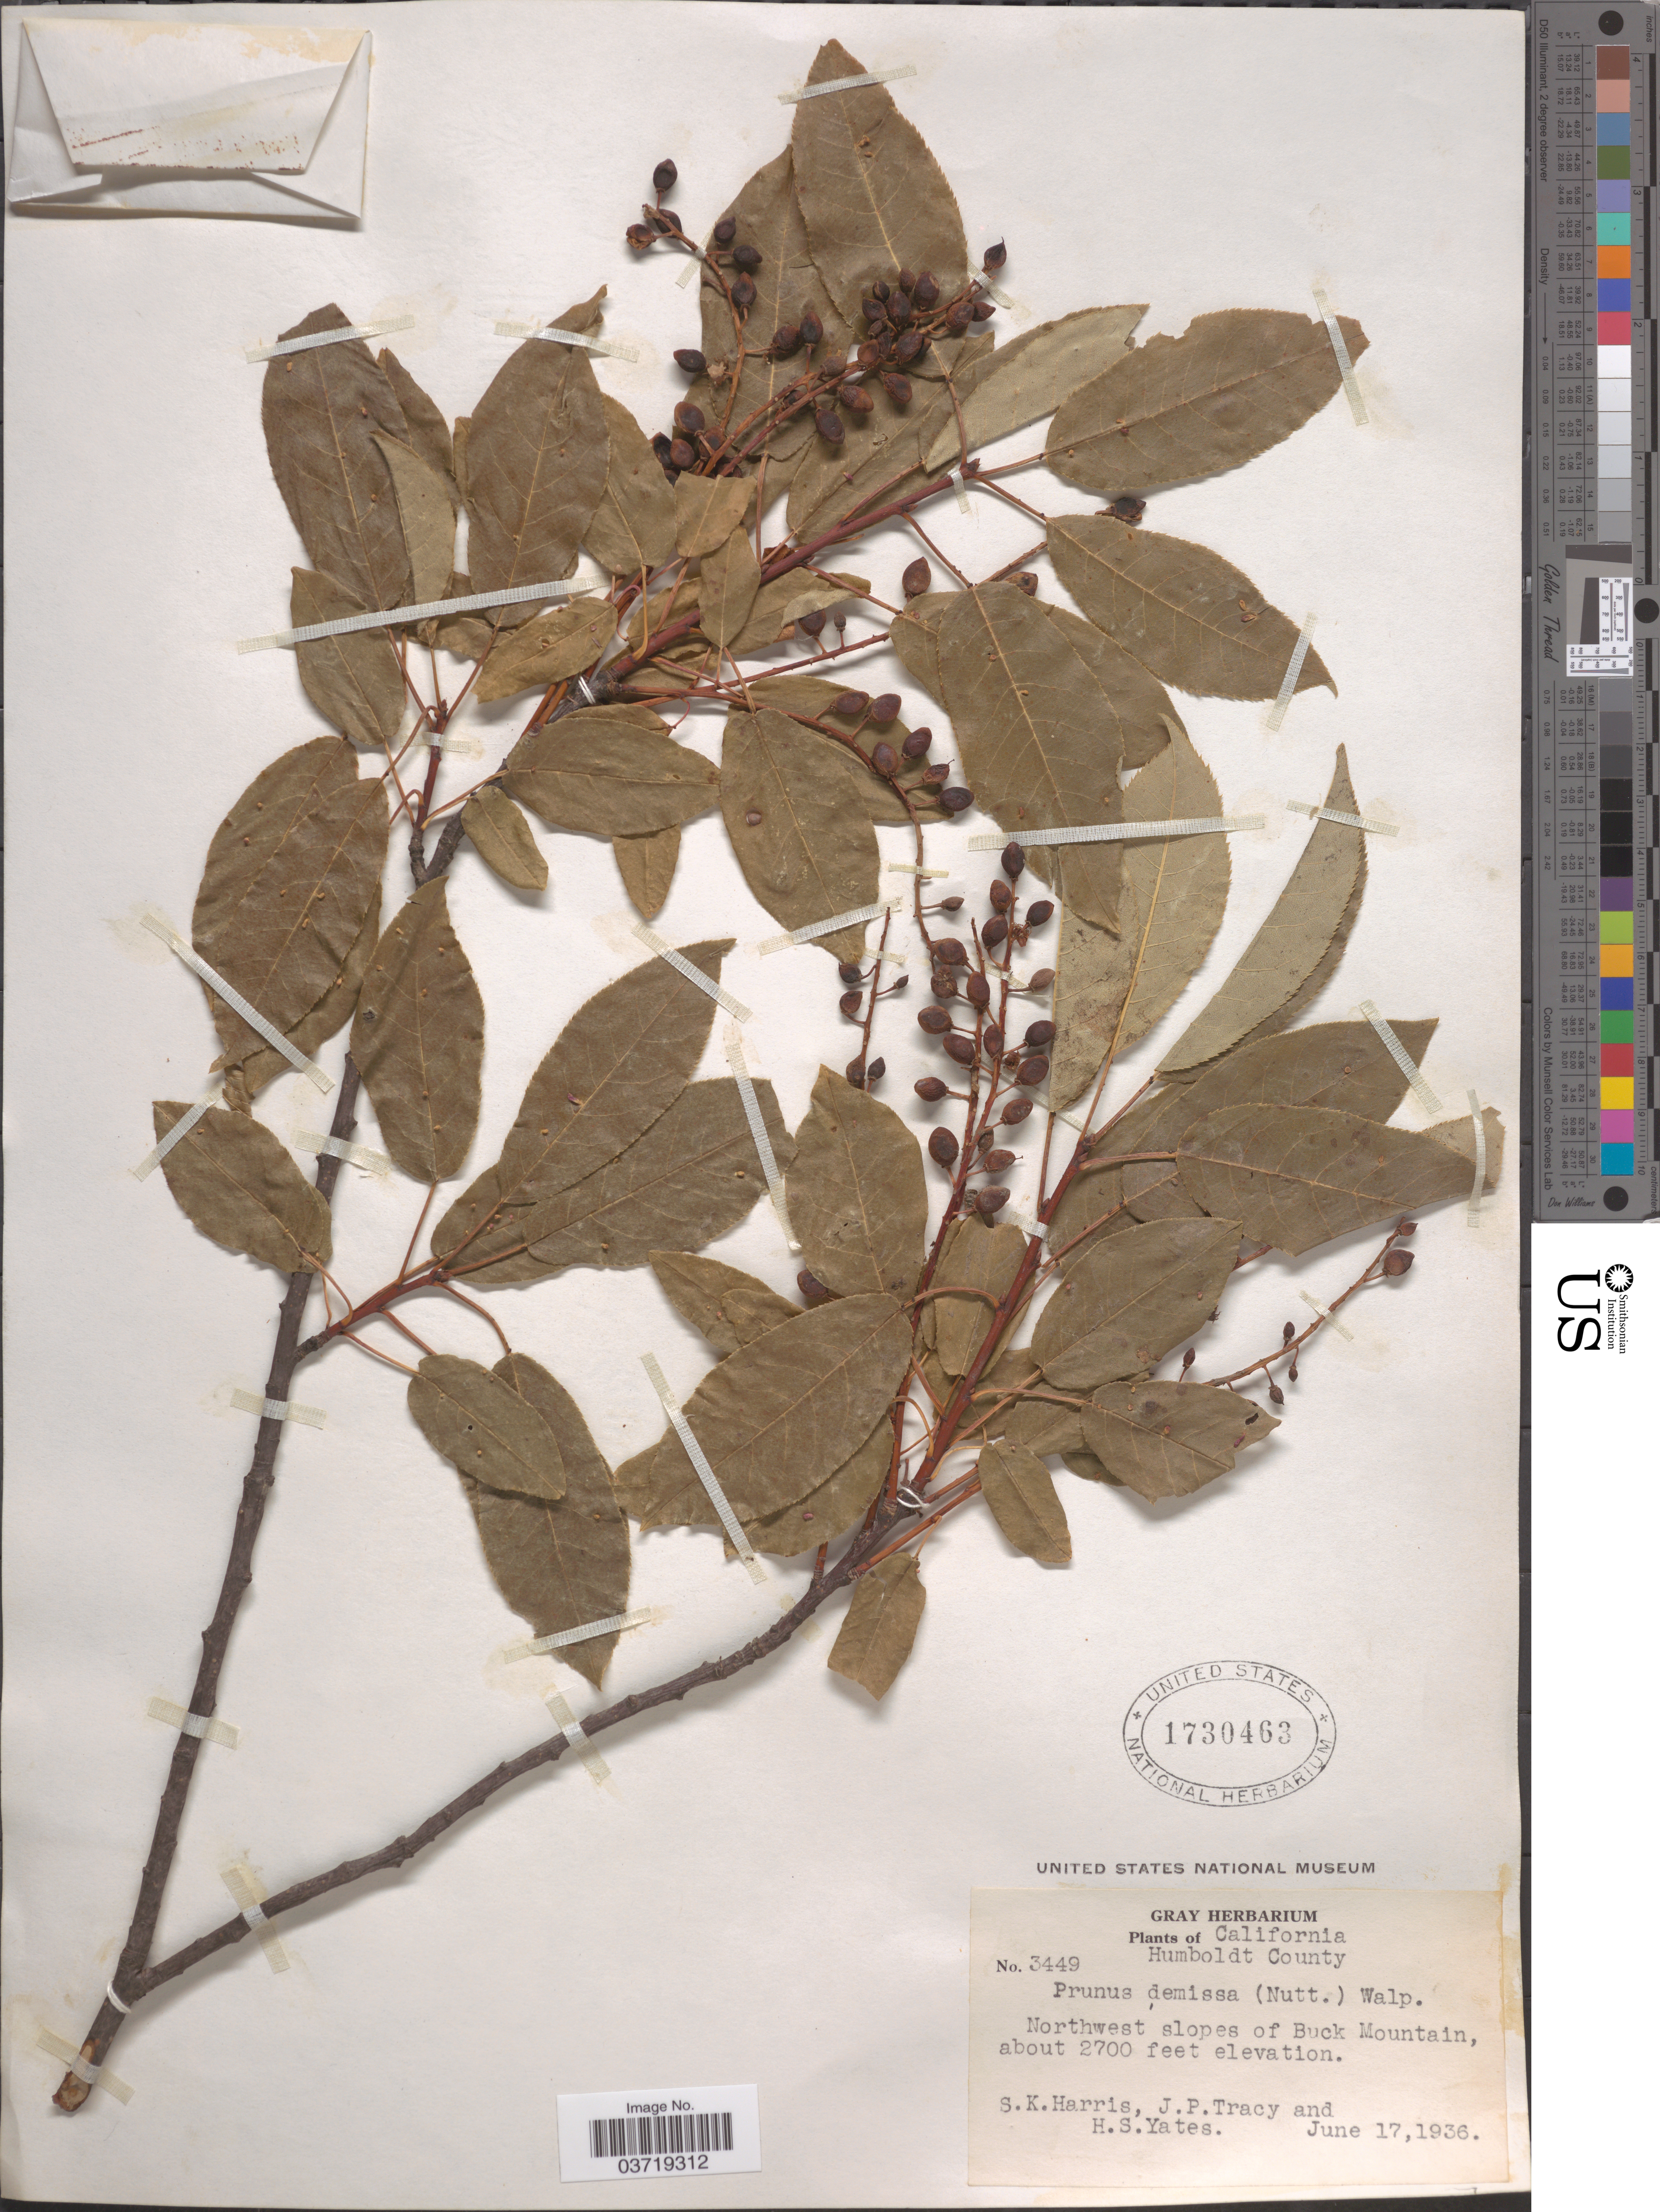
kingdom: Plantae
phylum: Tracheophyta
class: Magnoliopsida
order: Rosales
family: Rosaceae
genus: Prunus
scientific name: Prunus virginiana var. demissa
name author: (Nutt.) Torr.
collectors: S. K. Harris, J. Tracy & H. S. Yates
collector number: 3449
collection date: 1936-06-17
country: United States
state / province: California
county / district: Humboldt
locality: Humboldt County. Northwest slopes of Buck Mountain.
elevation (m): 823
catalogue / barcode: US 1730463